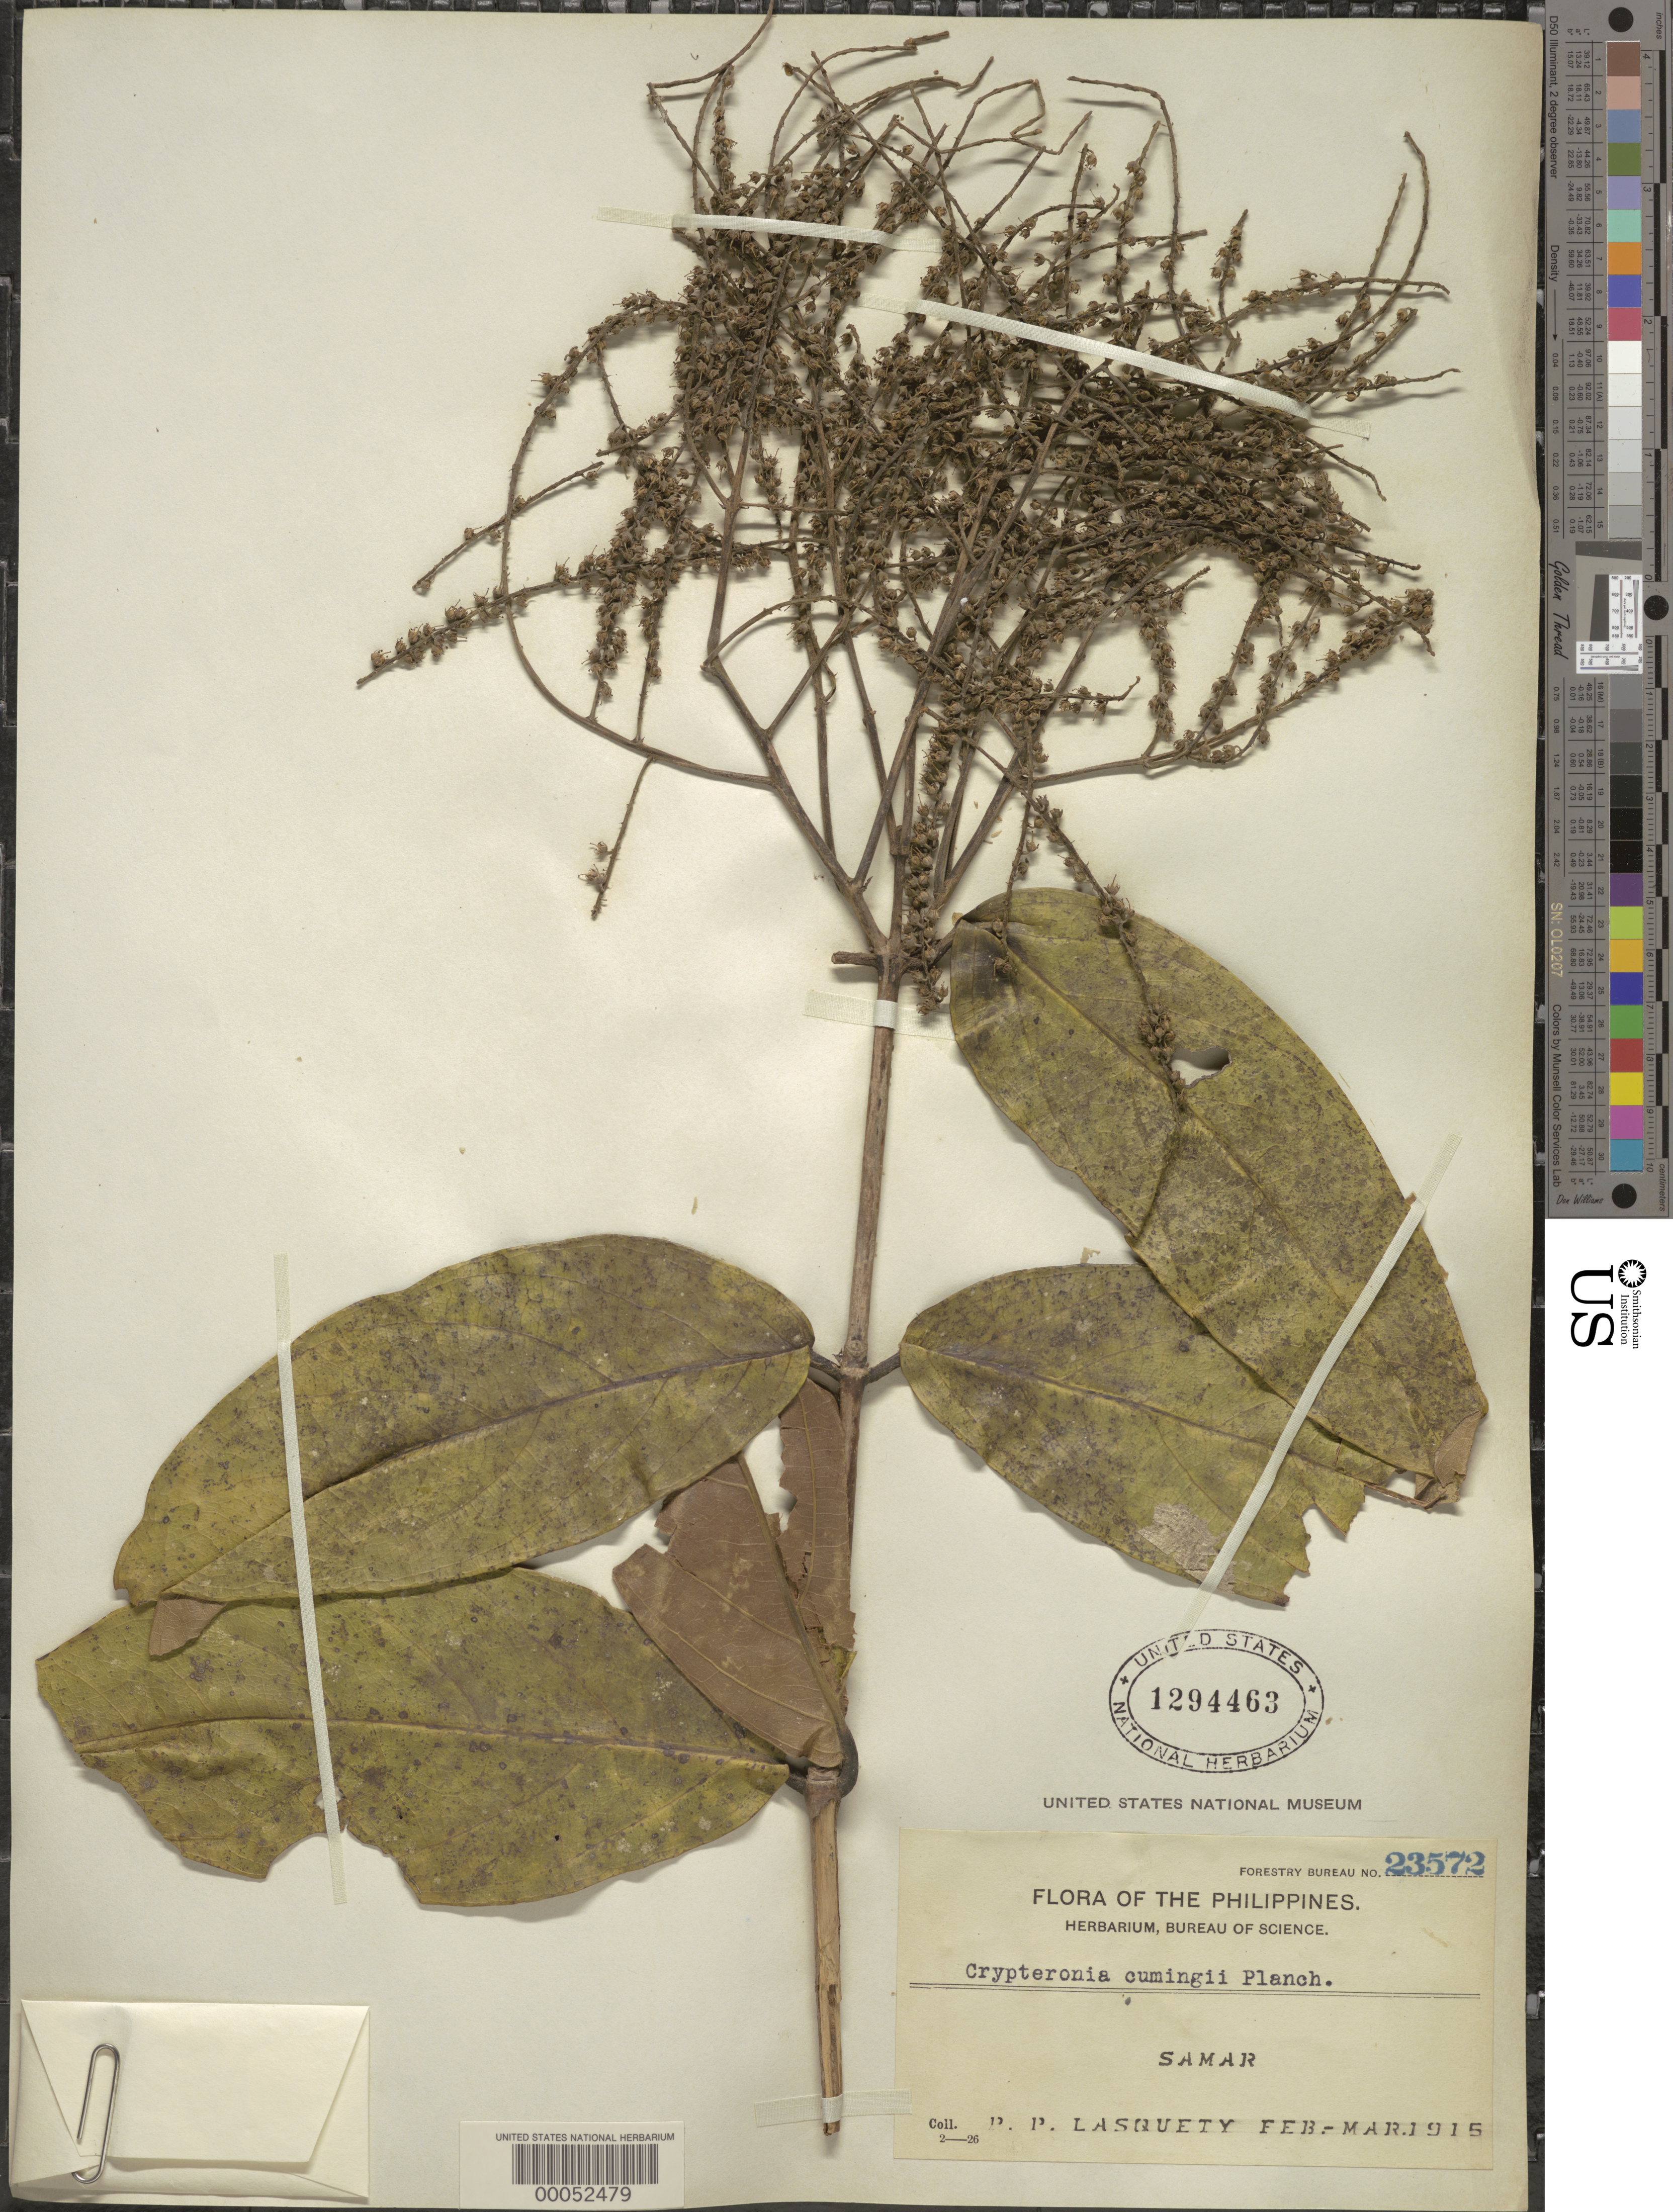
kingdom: Plantae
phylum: Tracheophyta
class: Magnoliopsida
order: Myrtales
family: Crypteroniaceae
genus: Crypteronia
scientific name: Crypteronia cumingii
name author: (Planch.) Endl.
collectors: P. Lasquety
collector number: Forestry Bureau 23572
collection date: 1915-02/1915-03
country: Philippines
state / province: Eastern Visayas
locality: Samar.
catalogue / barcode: US 1294463